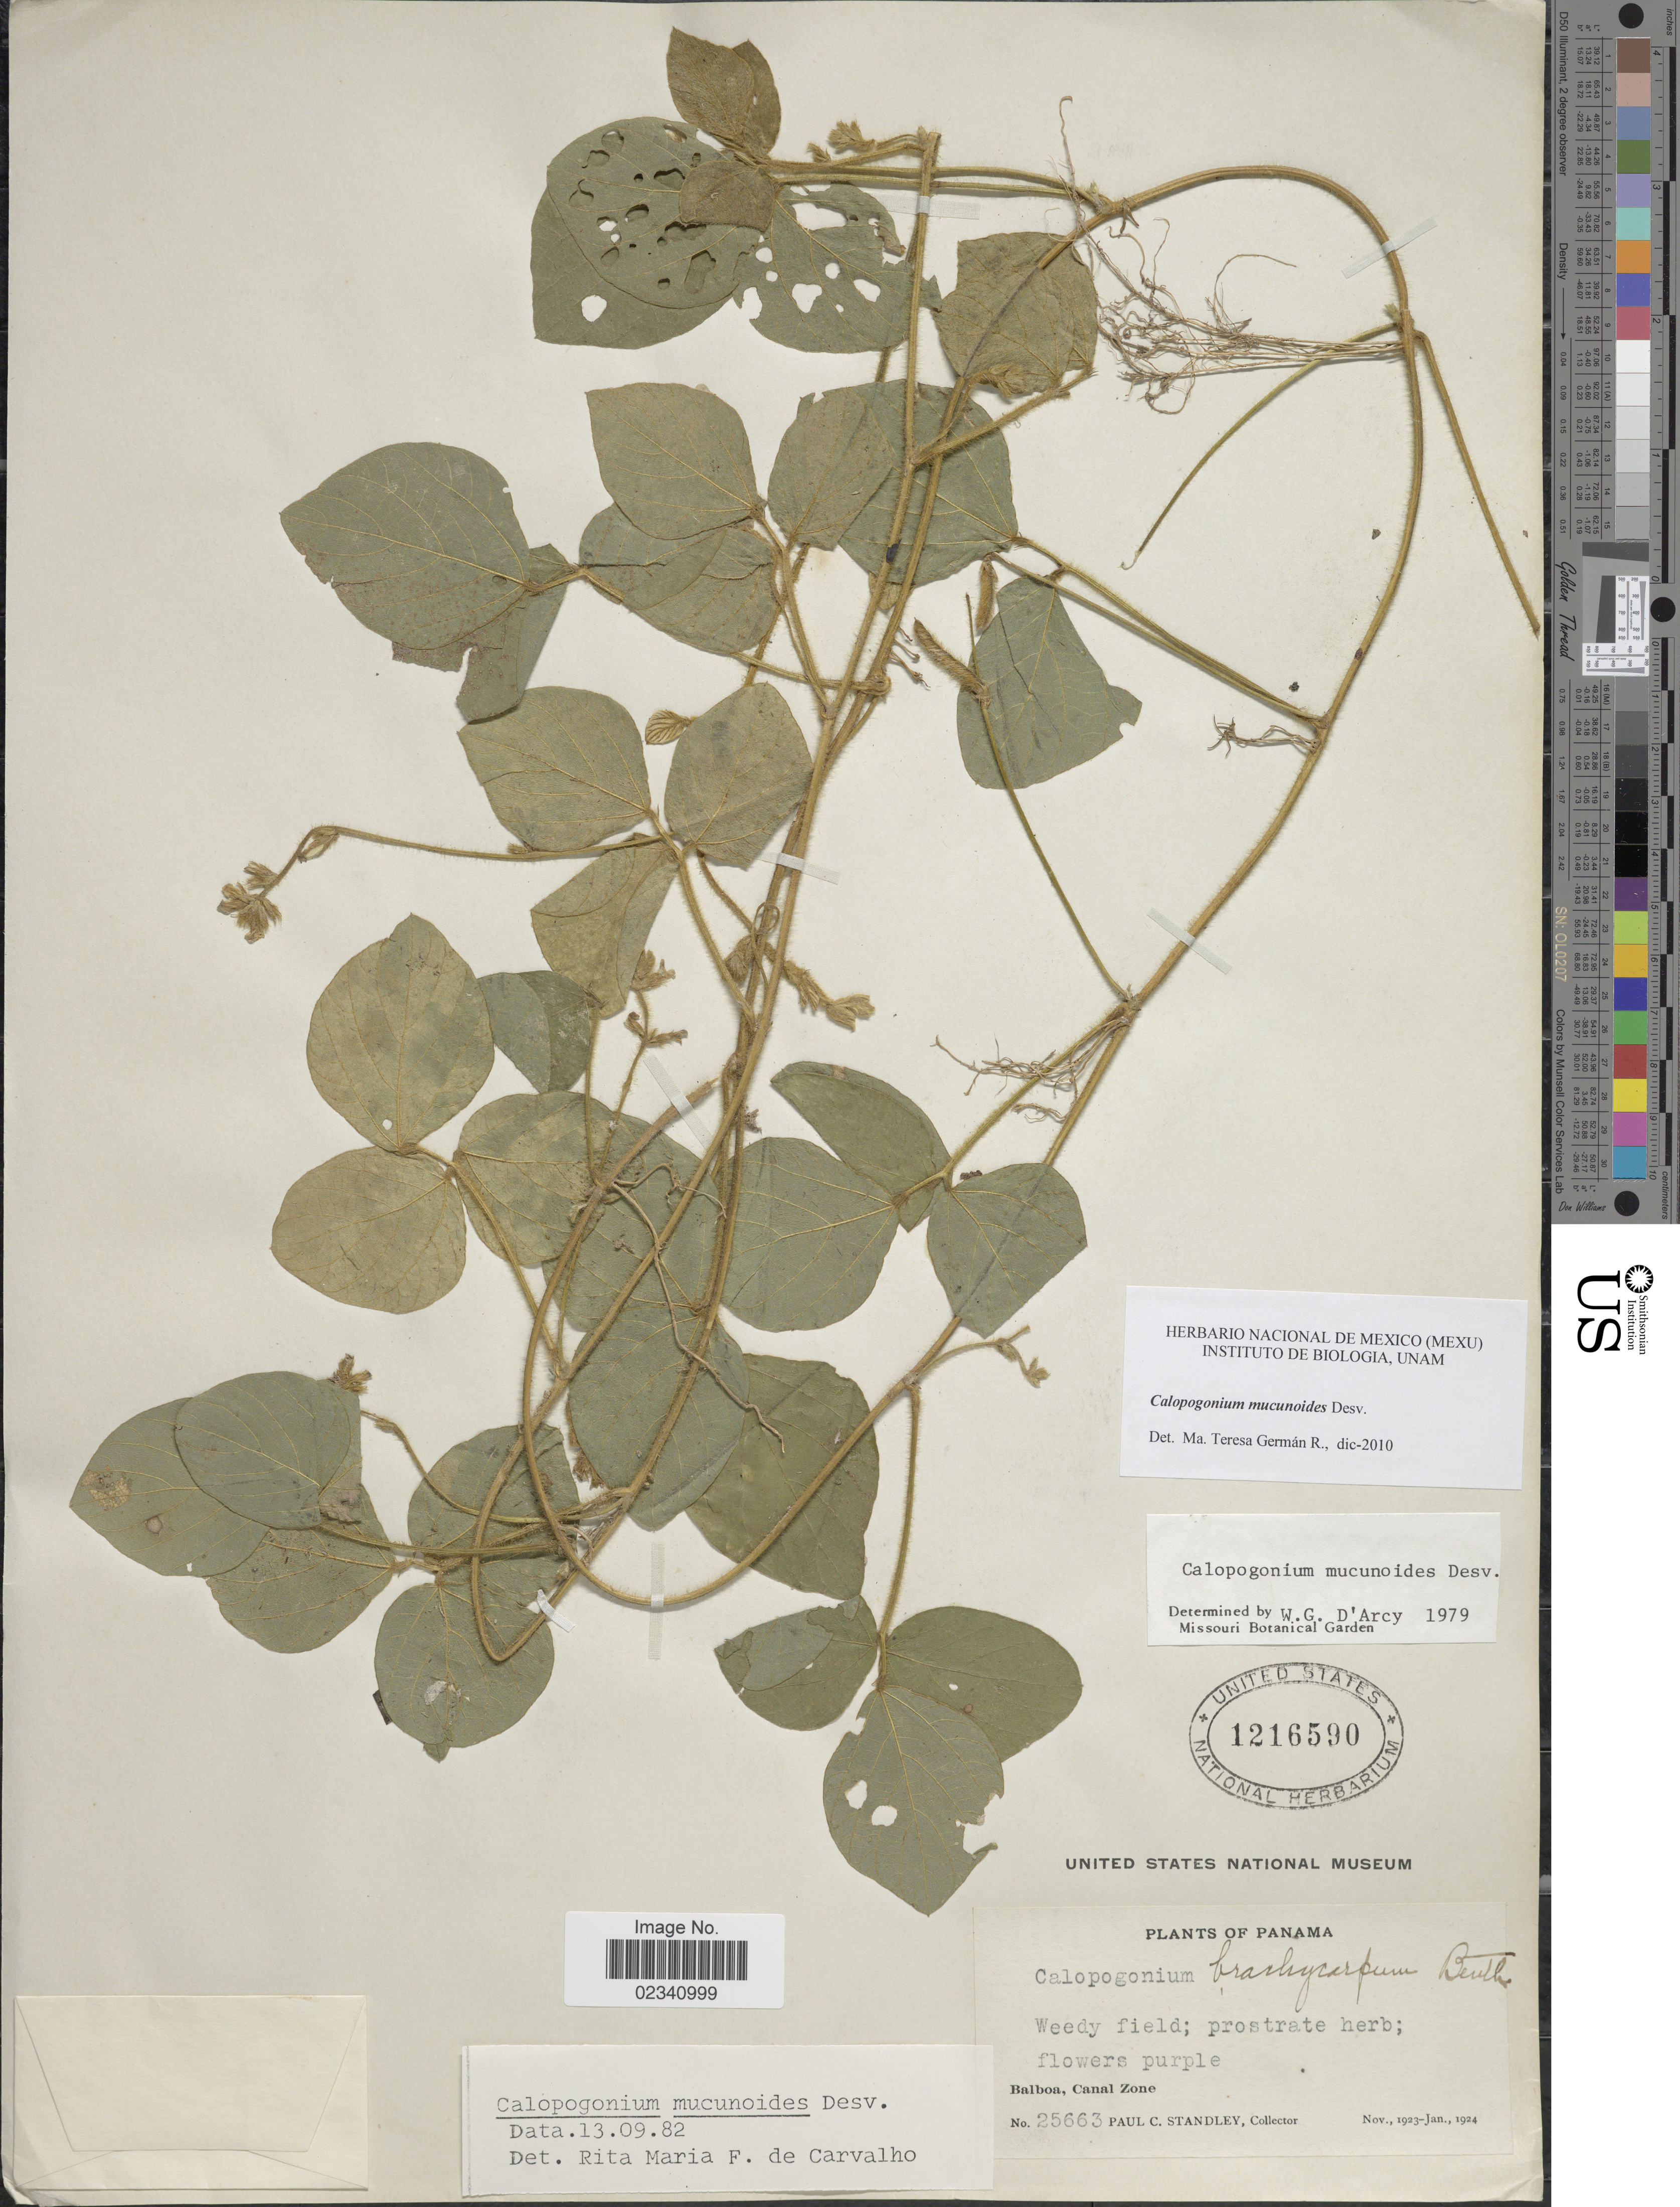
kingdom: Plantae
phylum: Tracheophyta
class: Magnoliopsida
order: Fabales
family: Fabaceae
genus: Calopogonium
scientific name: Calopogonium mucunoides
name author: Desv.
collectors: P. C. Standley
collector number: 25663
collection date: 1923-11/1924-01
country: Panama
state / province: Colón / Panamá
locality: Balboa, Canal Zone. Weed field.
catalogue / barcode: US 1216590